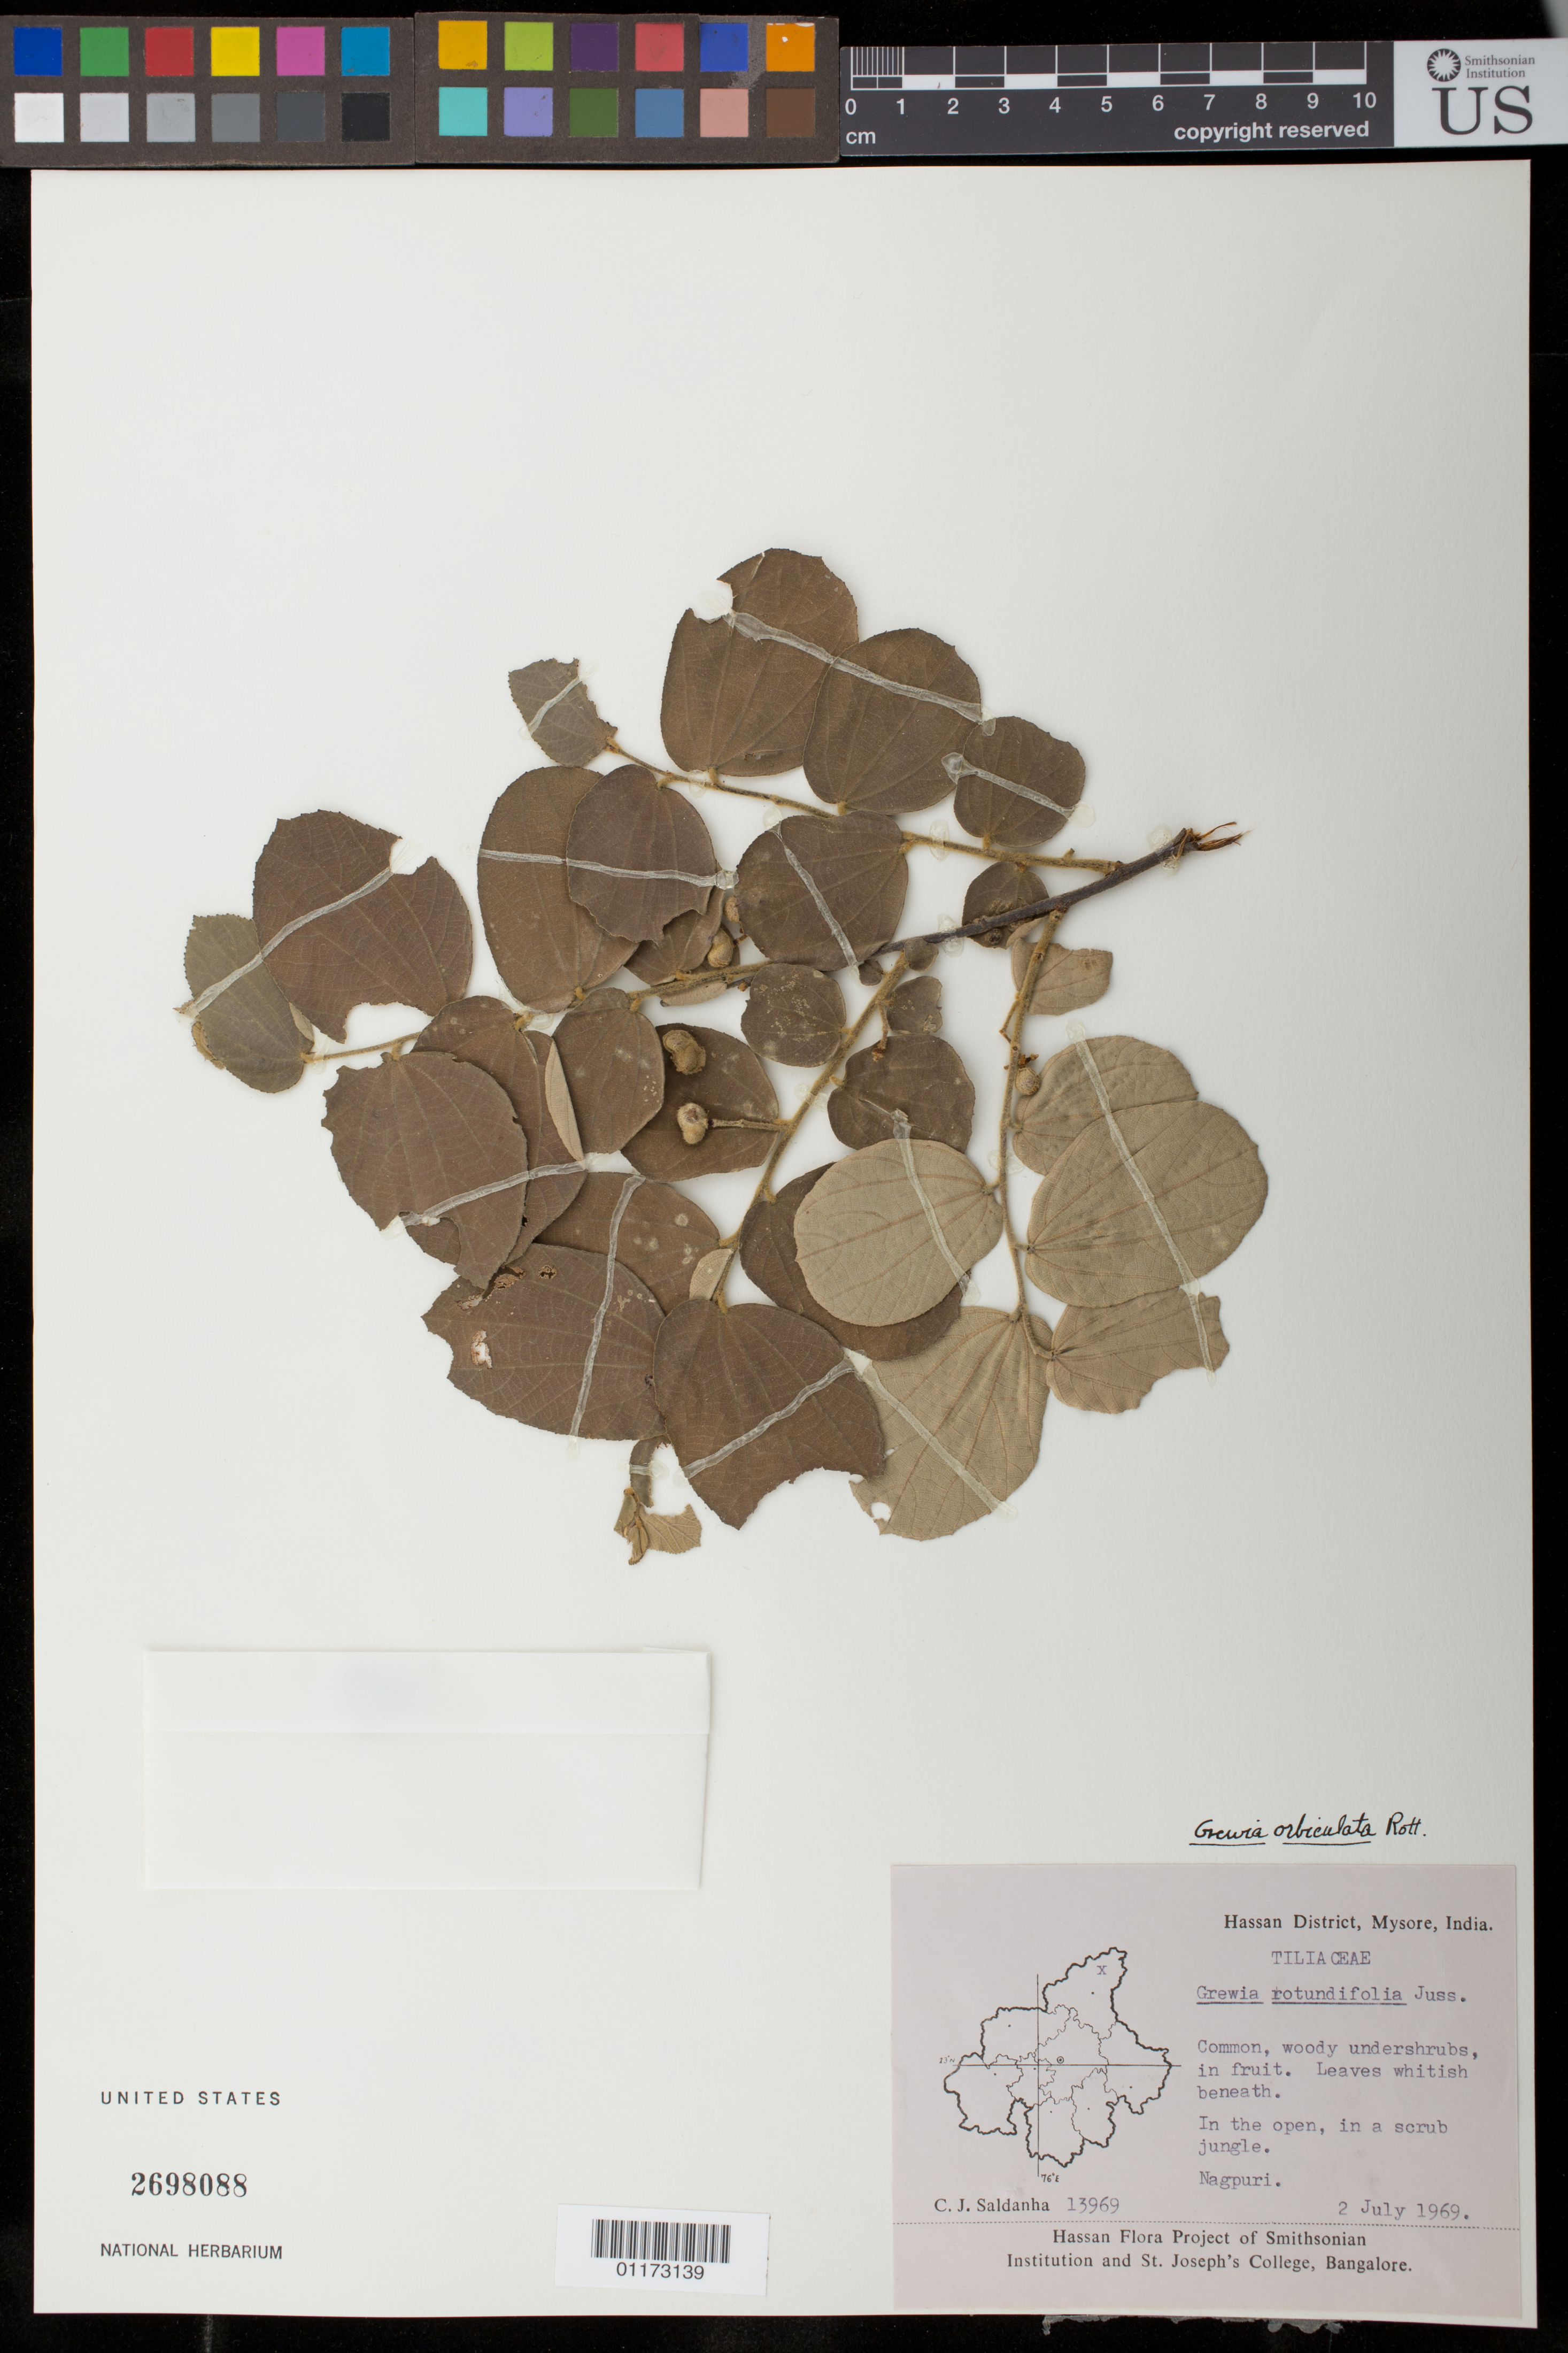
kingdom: Plantae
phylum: Tracheophyta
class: Magnoliopsida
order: Malvales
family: Malvaceae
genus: Grewia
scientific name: Grewia orbiculata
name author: Rottler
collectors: C. J. Saldanha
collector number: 13969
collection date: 1969-07-02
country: India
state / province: Karnataka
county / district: Mysore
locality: Nagpuri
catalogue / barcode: US 2698088